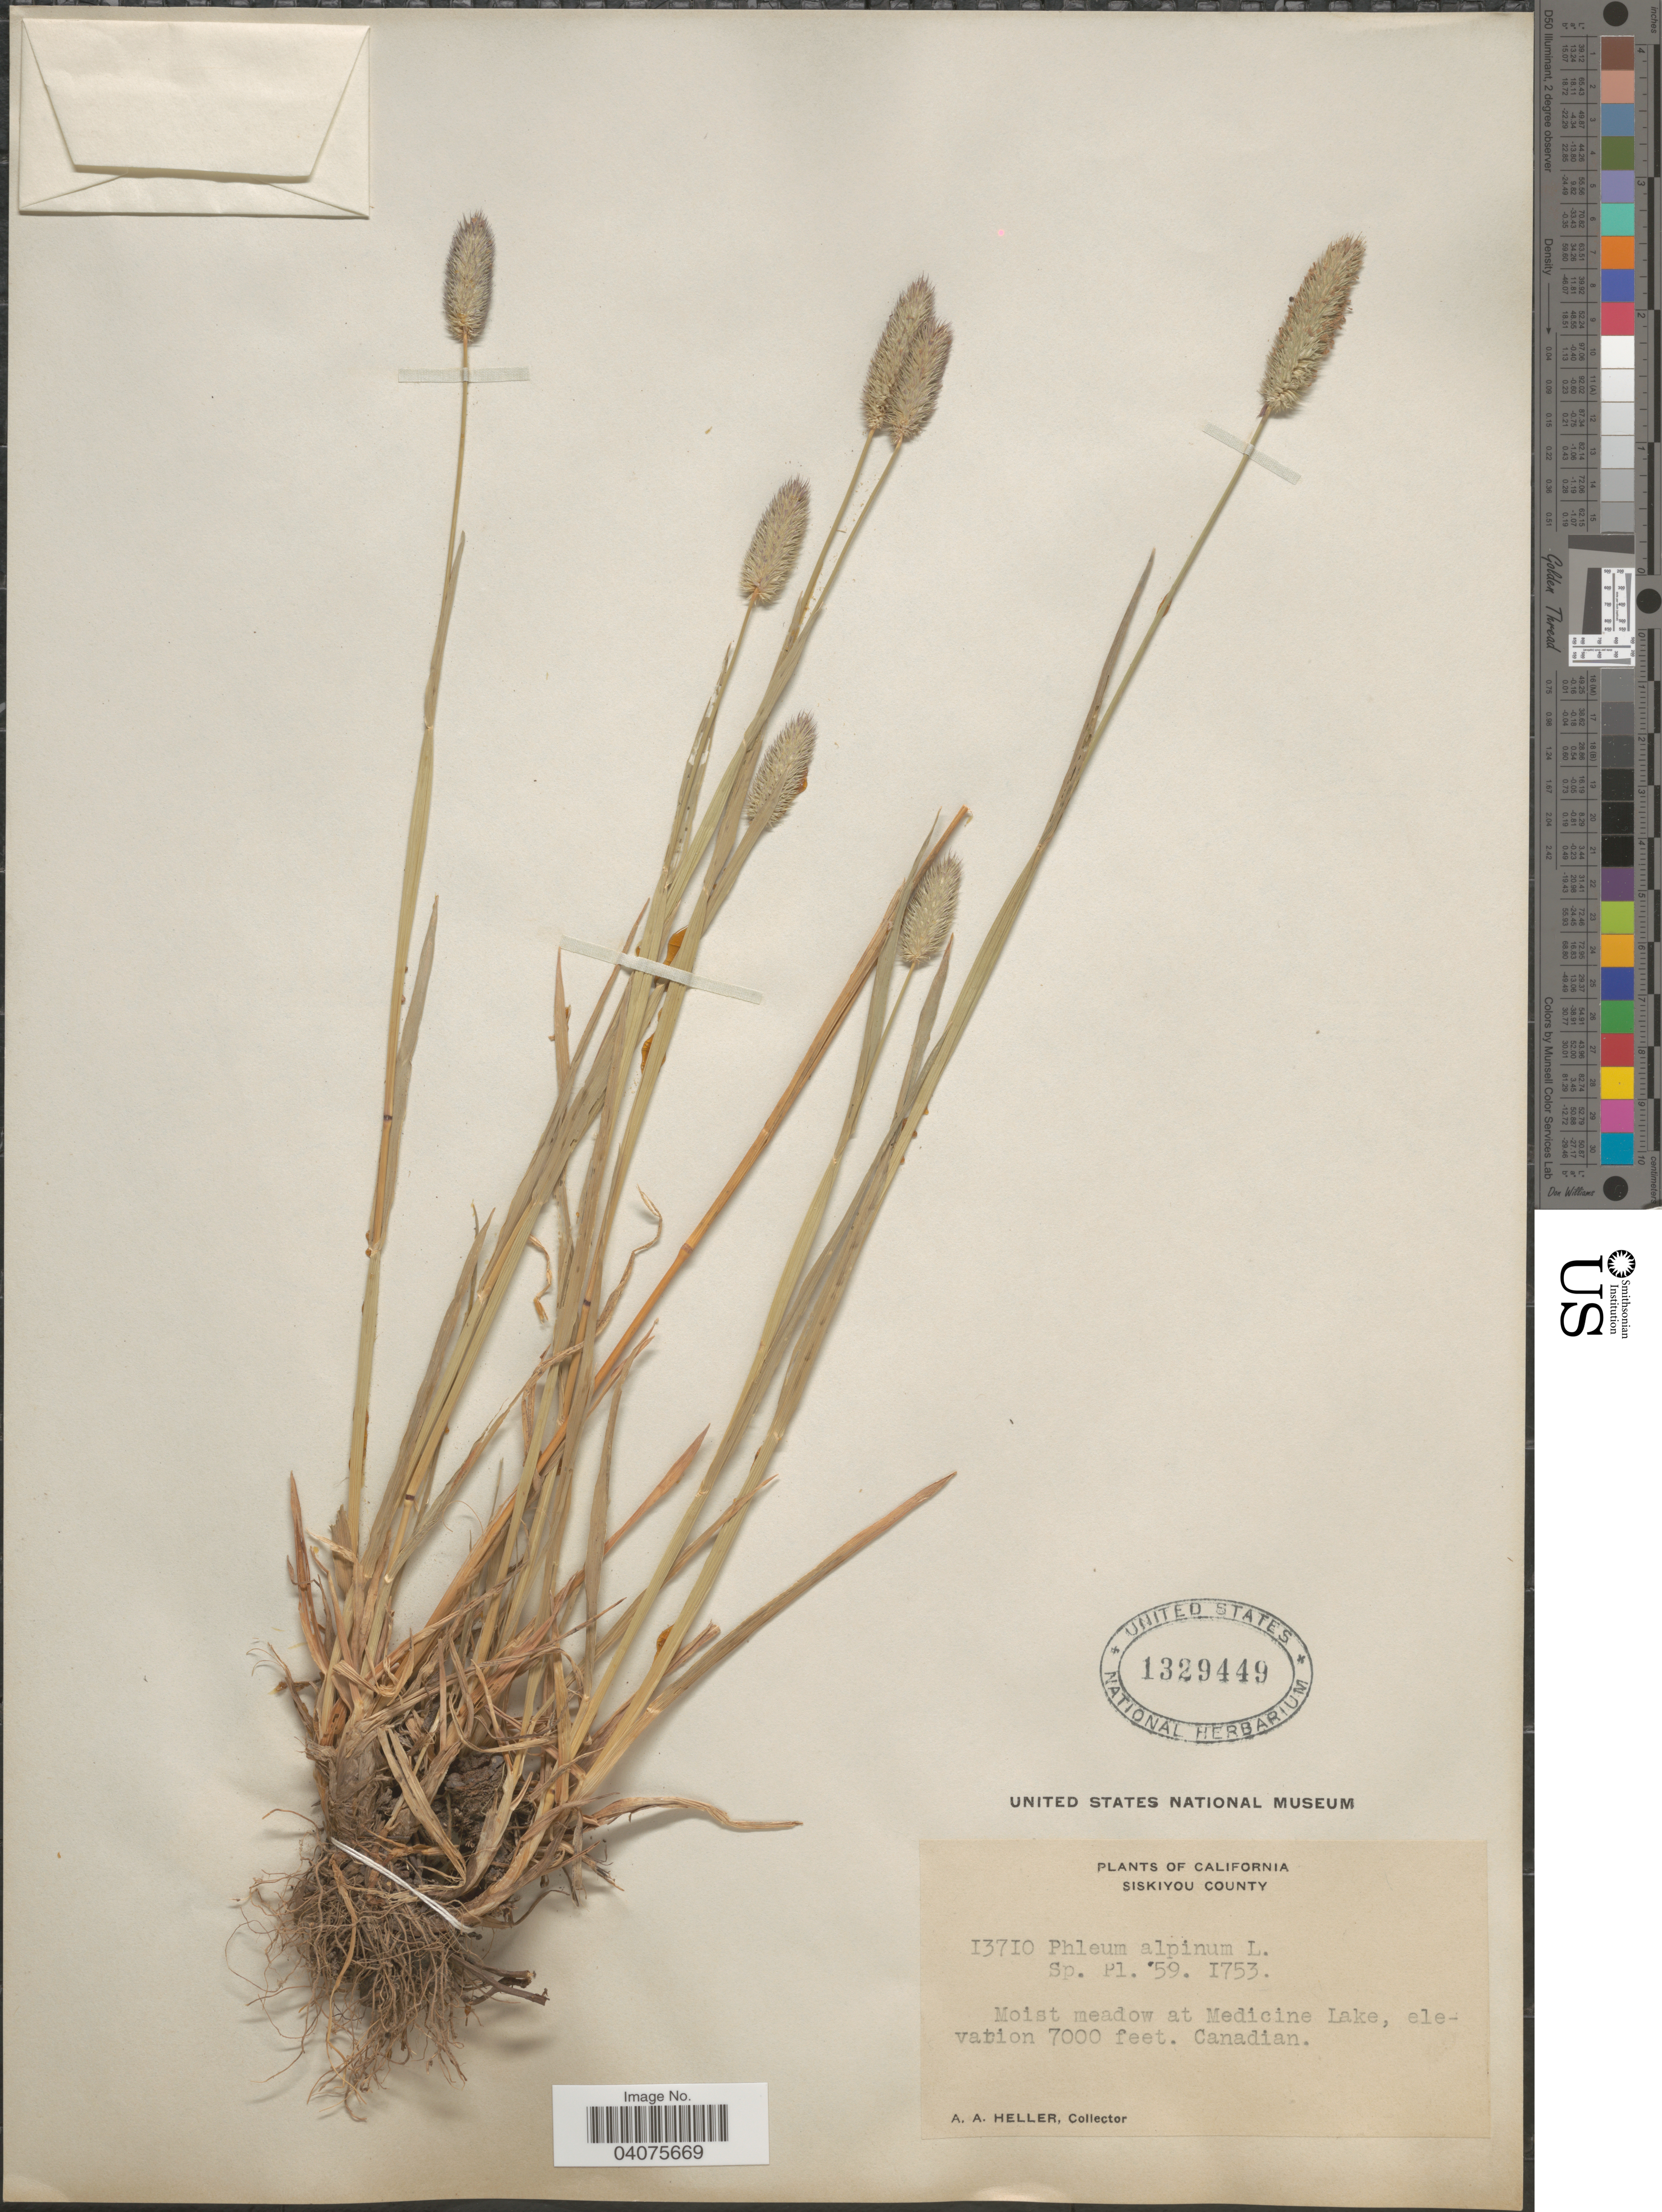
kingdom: Plantae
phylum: Tracheophyta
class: Liliopsida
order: Poales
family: Poaceae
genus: Phleum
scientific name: Phleum alpinum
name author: L.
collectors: A. A. Heller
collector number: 13710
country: United States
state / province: California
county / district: Siskiyou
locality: Siskiyou County. Moist meadow at Medicine Lake.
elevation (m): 2134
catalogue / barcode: US 1329449